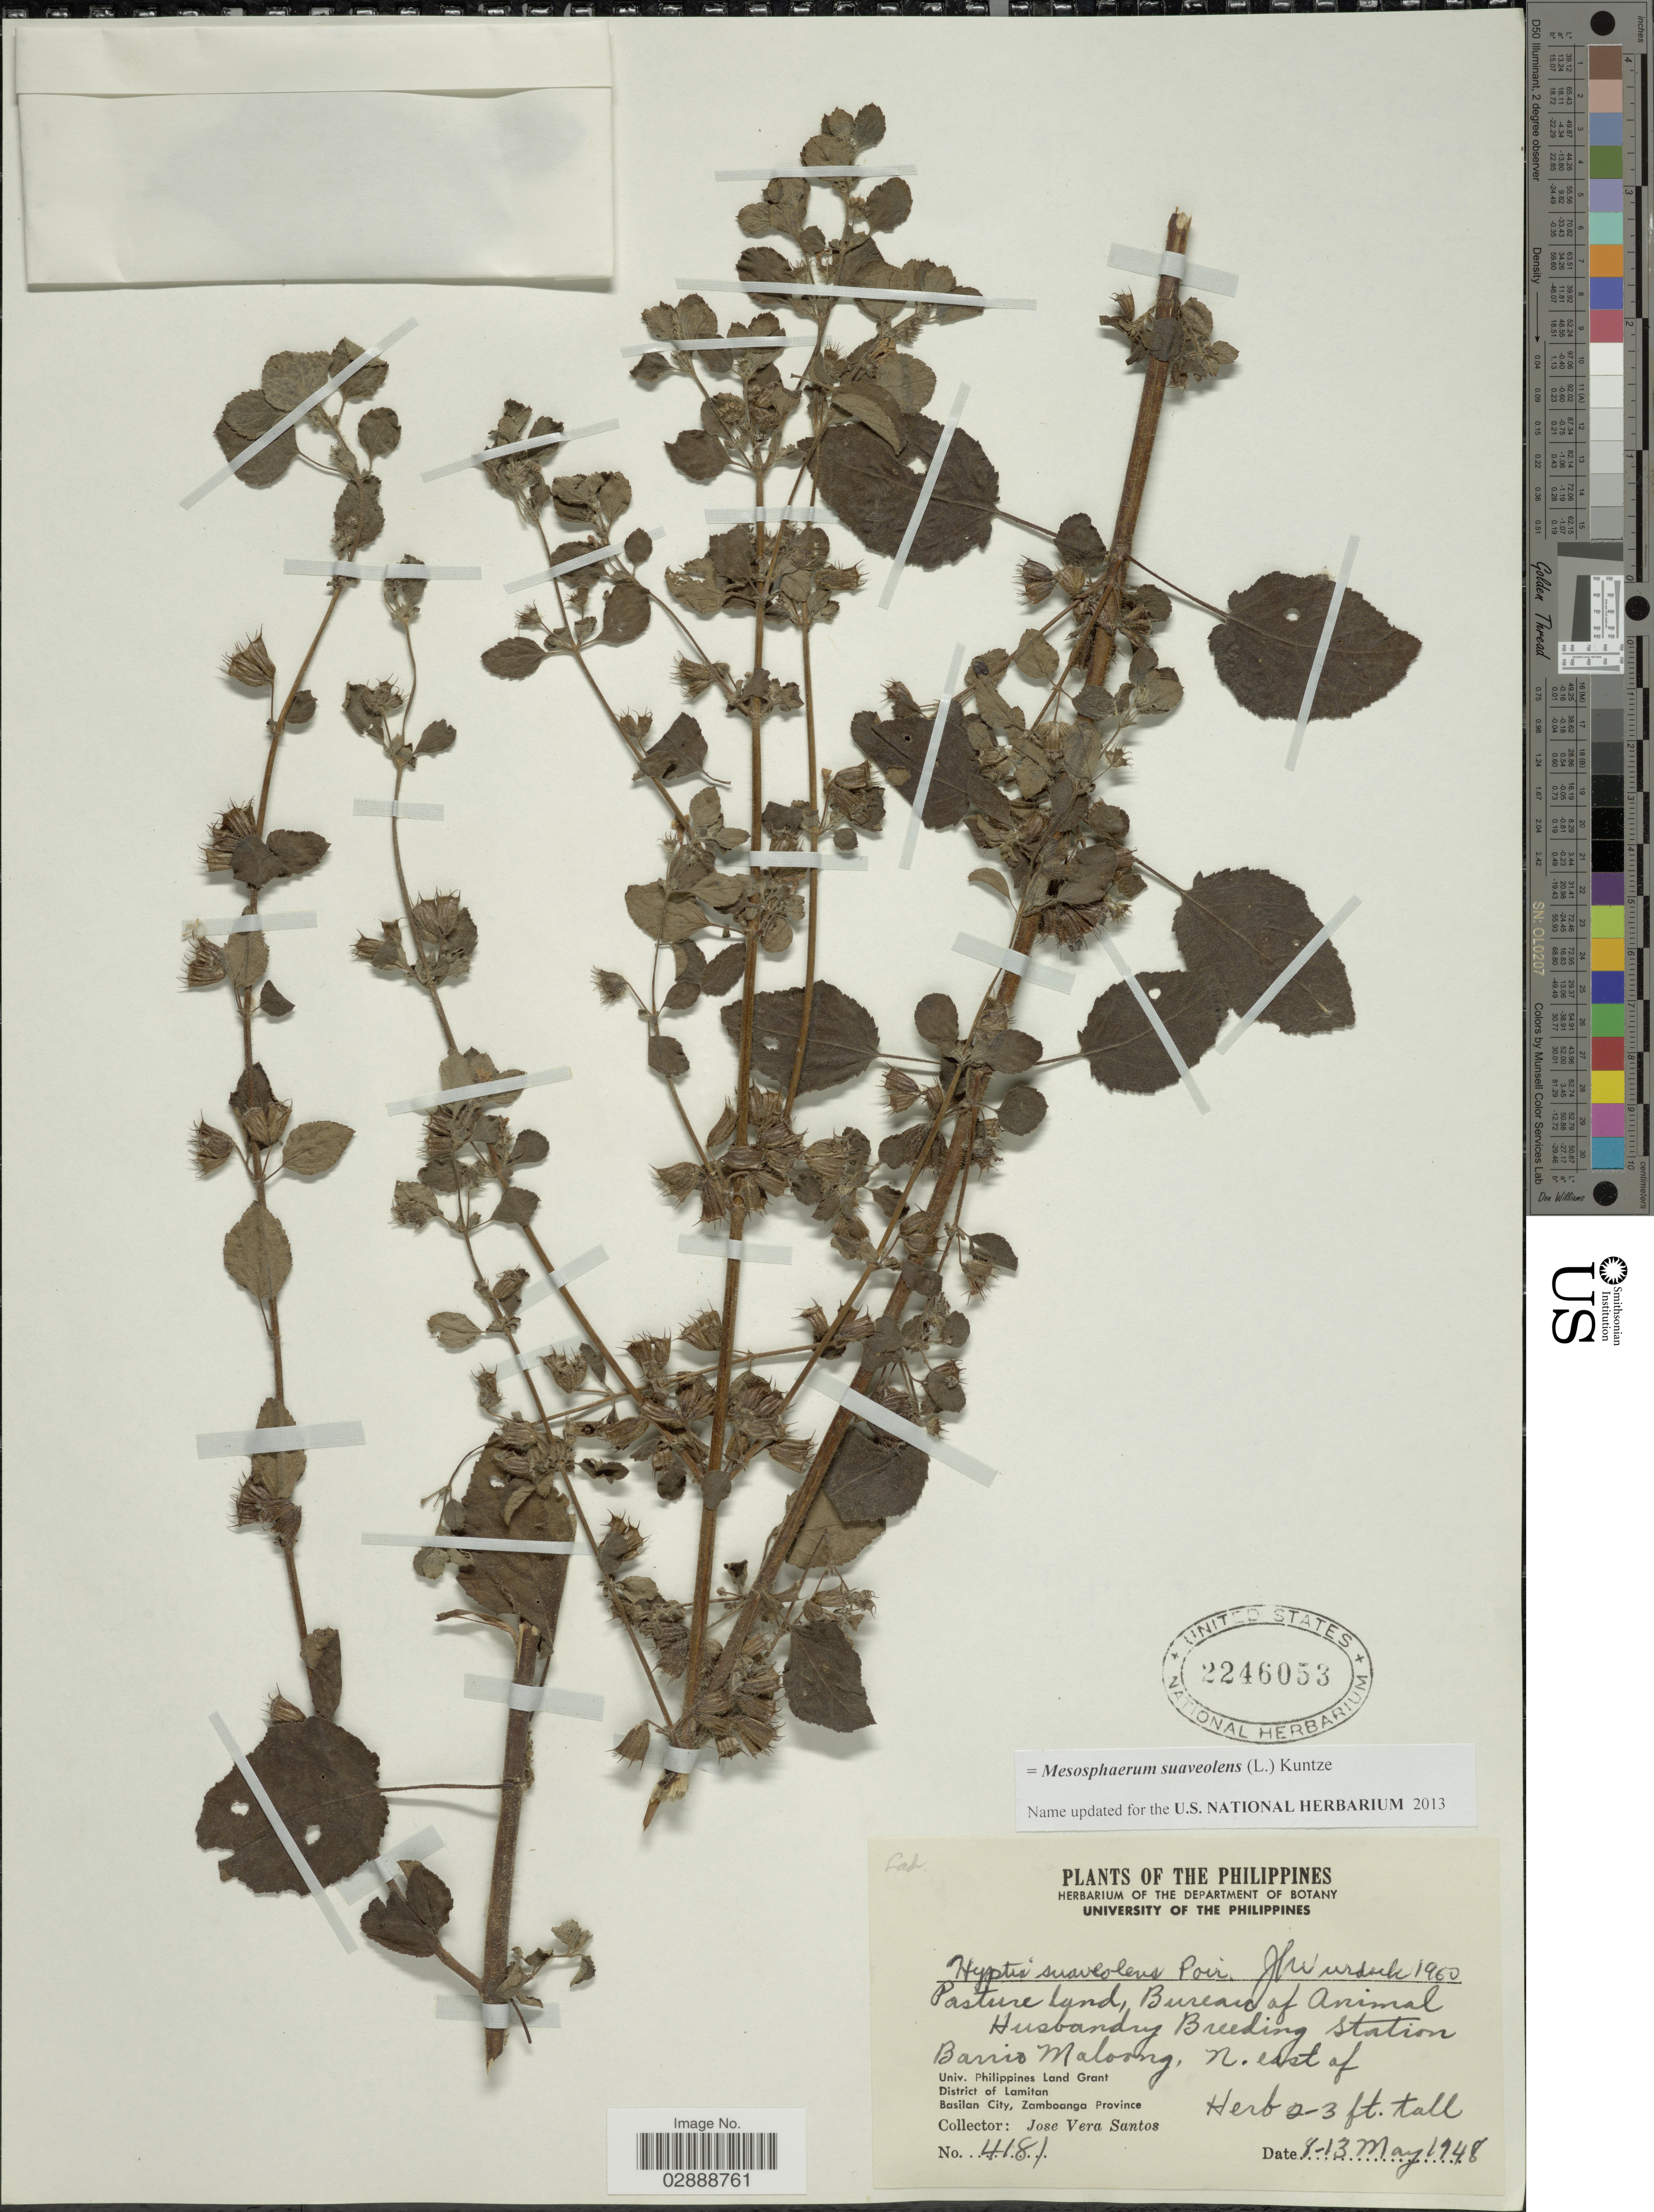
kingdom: Plantae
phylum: Tracheophyta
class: Magnoliopsida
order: Lamiales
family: Lamiaceae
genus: Mesosphaerum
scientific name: Mesosphaerum suaveolens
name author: (L.) Kuntze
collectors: J. V. Santos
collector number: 4181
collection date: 1948-05-08/1948-05-13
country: Philippines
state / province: Zamboanga Peninsula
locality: Pasture land, Bureau of Animal Husbandry Breeding Station Barrio Maloong, N. east of Univ. Philippines Land Grant, District of Lamitan, Basilan City, Zamboanga Province.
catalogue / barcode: US 2246053